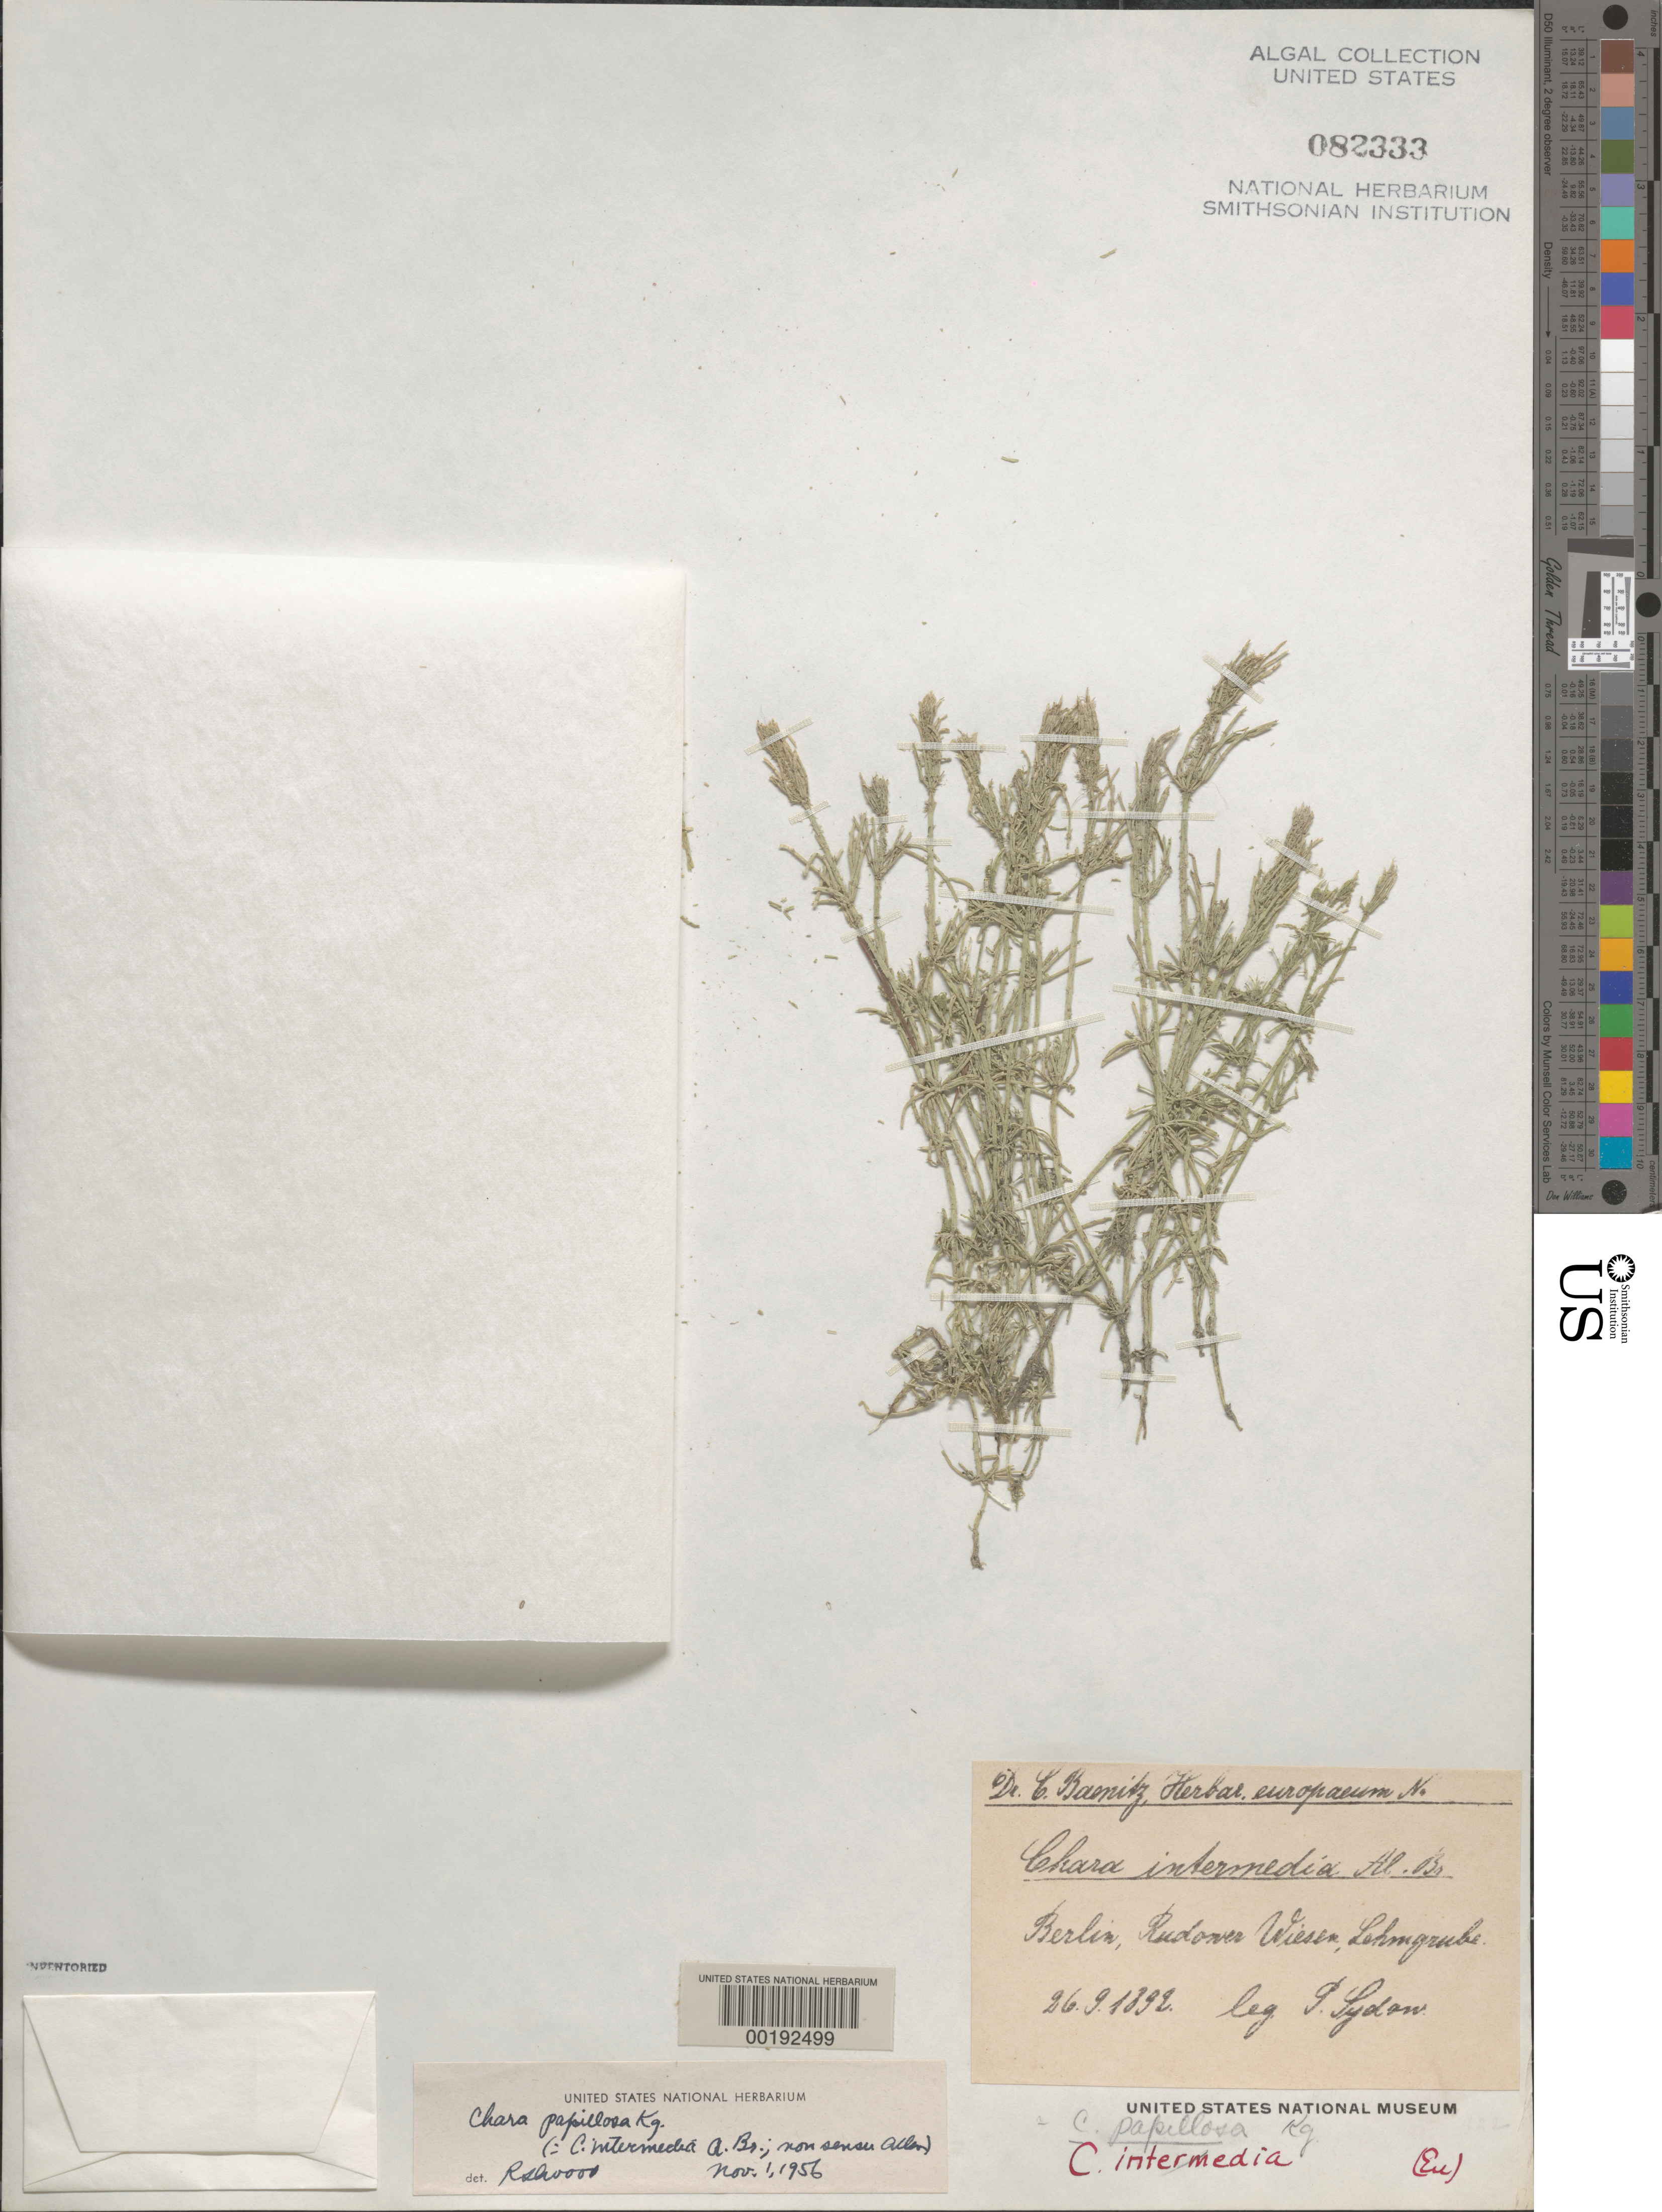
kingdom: Plantae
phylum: Charophyta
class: Charophyceae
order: Charales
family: Characeae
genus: Chara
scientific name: Chara papillosa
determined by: Wood, R. D.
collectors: P. Sydow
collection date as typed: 26 Sep 1892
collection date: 1892-09-26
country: Germany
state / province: Berlin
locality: Lehmgrube, rudower wiesen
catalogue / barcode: US 82333